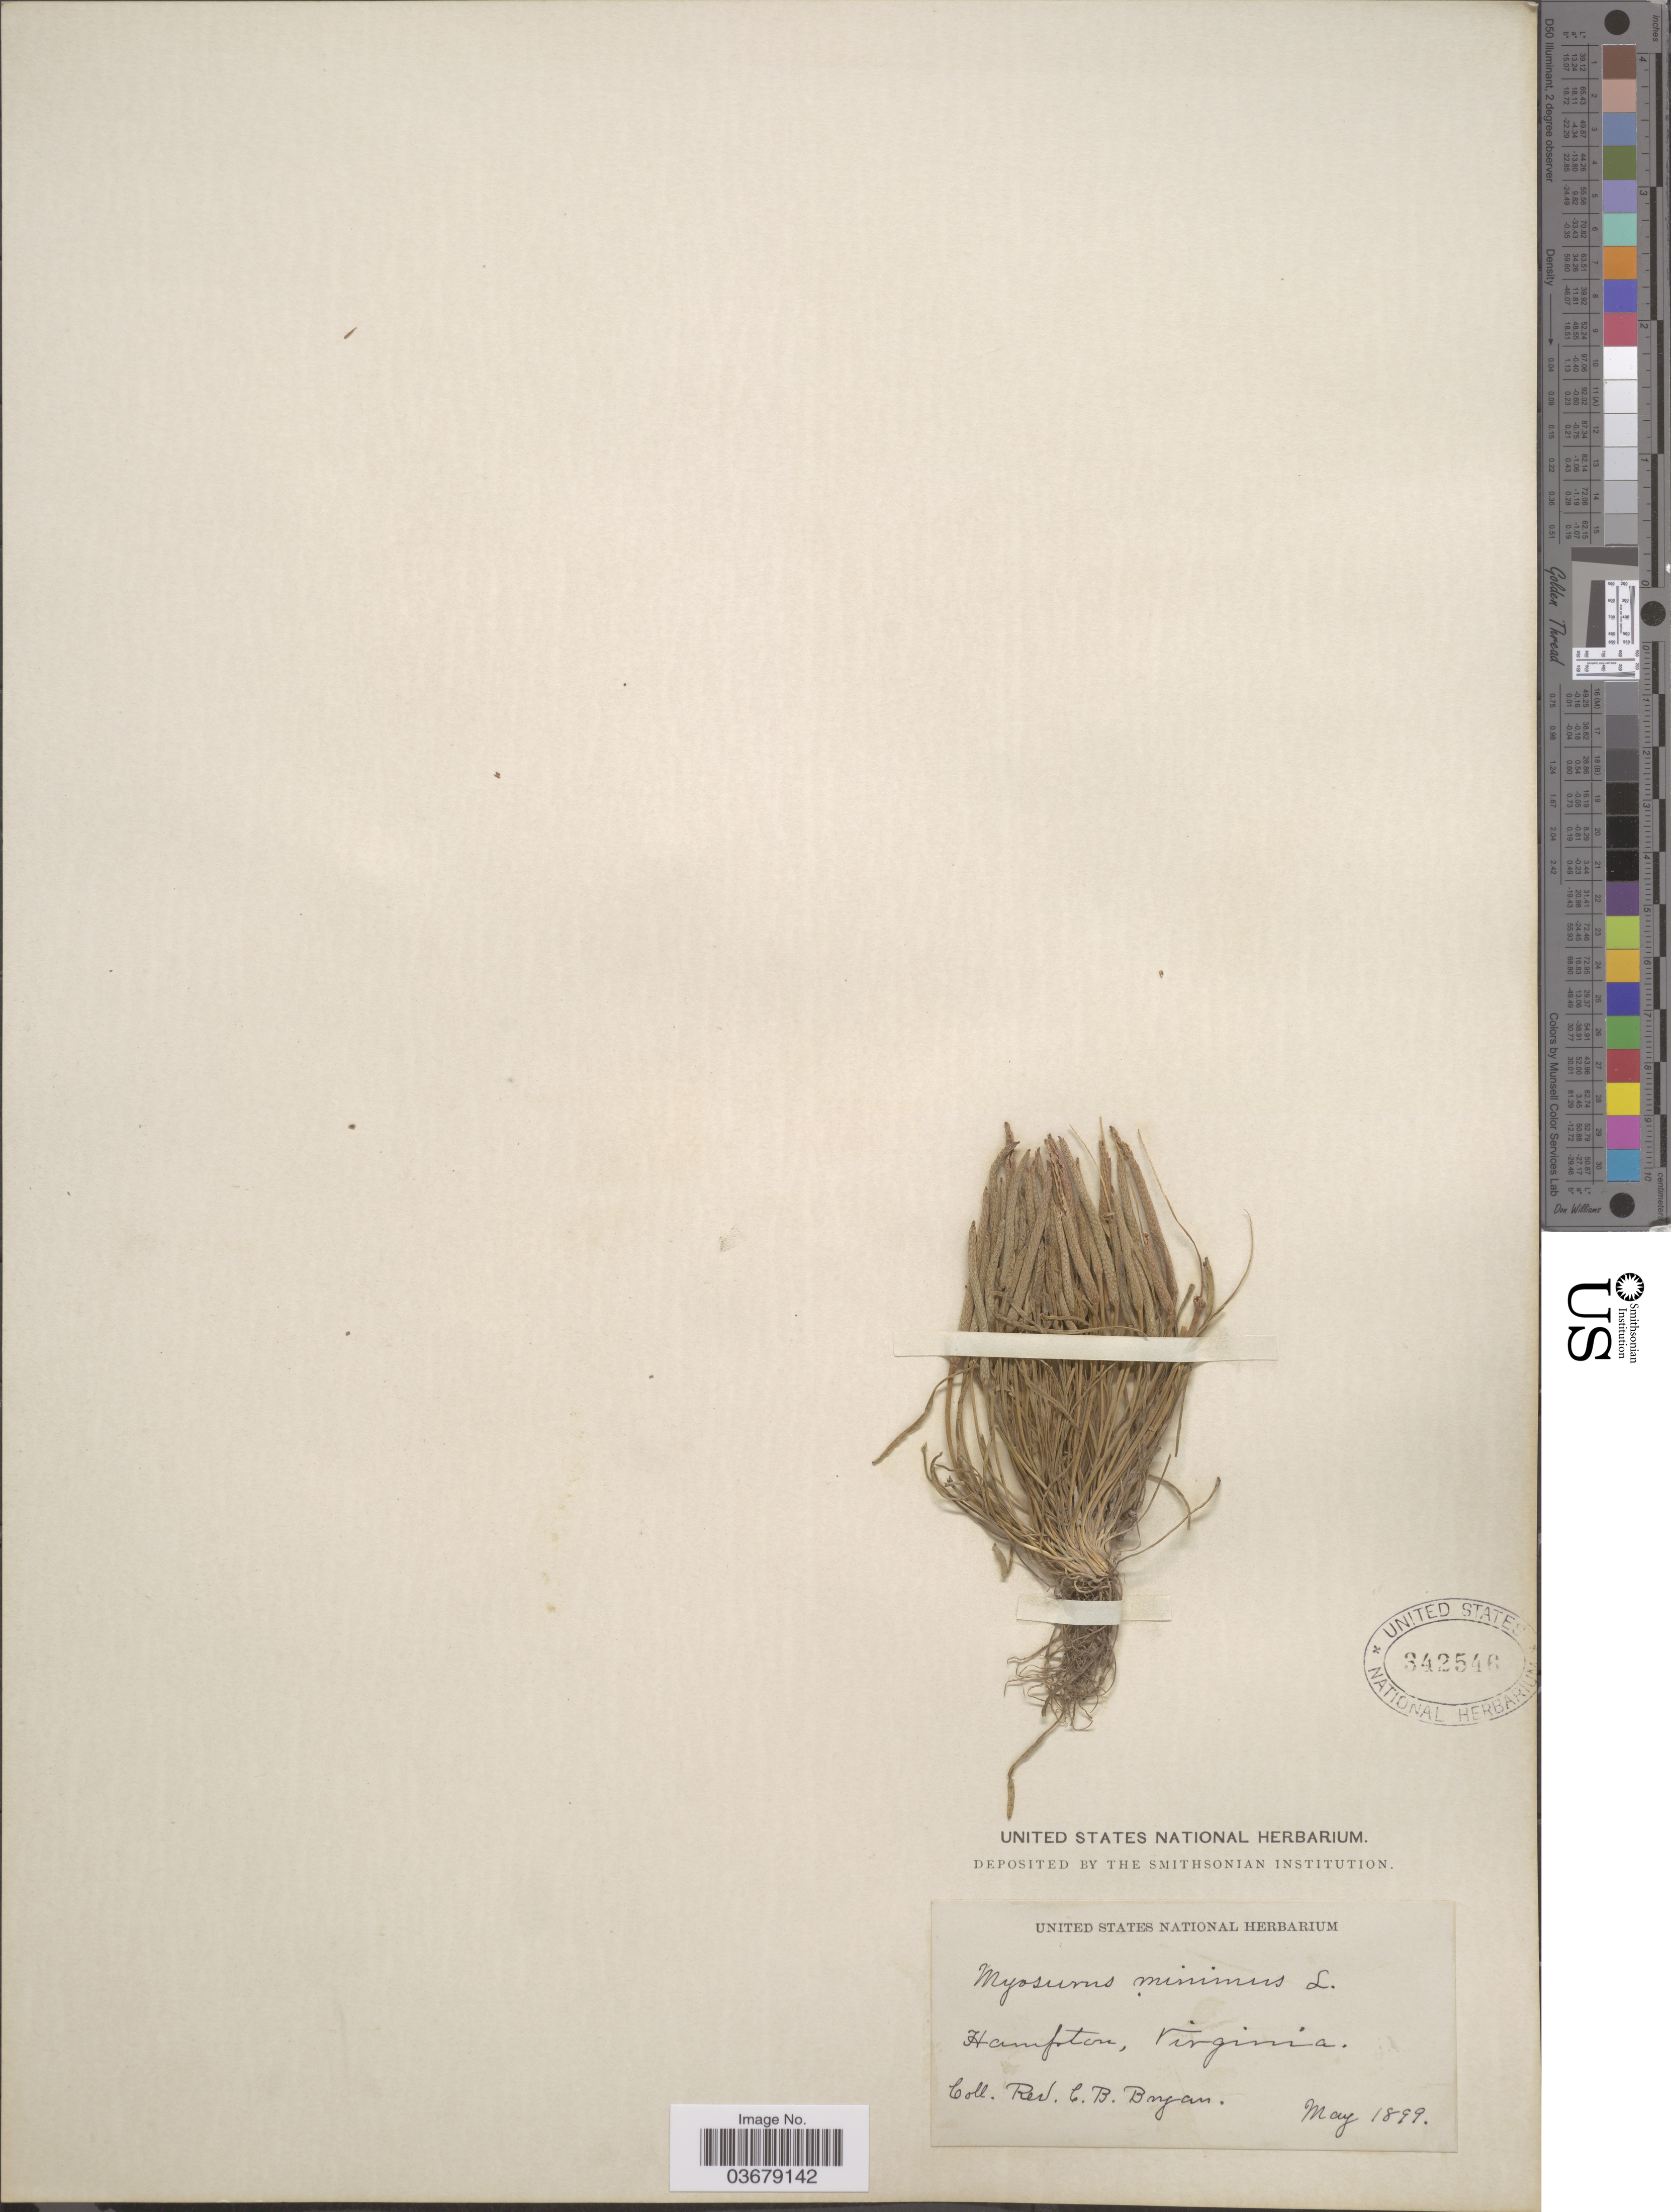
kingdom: Plantae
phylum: Tracheophyta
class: Magnoliopsida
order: Ranunculales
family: Ranunculaceae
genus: Myosurus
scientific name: Myosurus minimus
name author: L.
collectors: C. Bryan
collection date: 1899-05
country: United States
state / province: Virginia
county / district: City of Hampton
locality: Hampton.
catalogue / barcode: US 342546